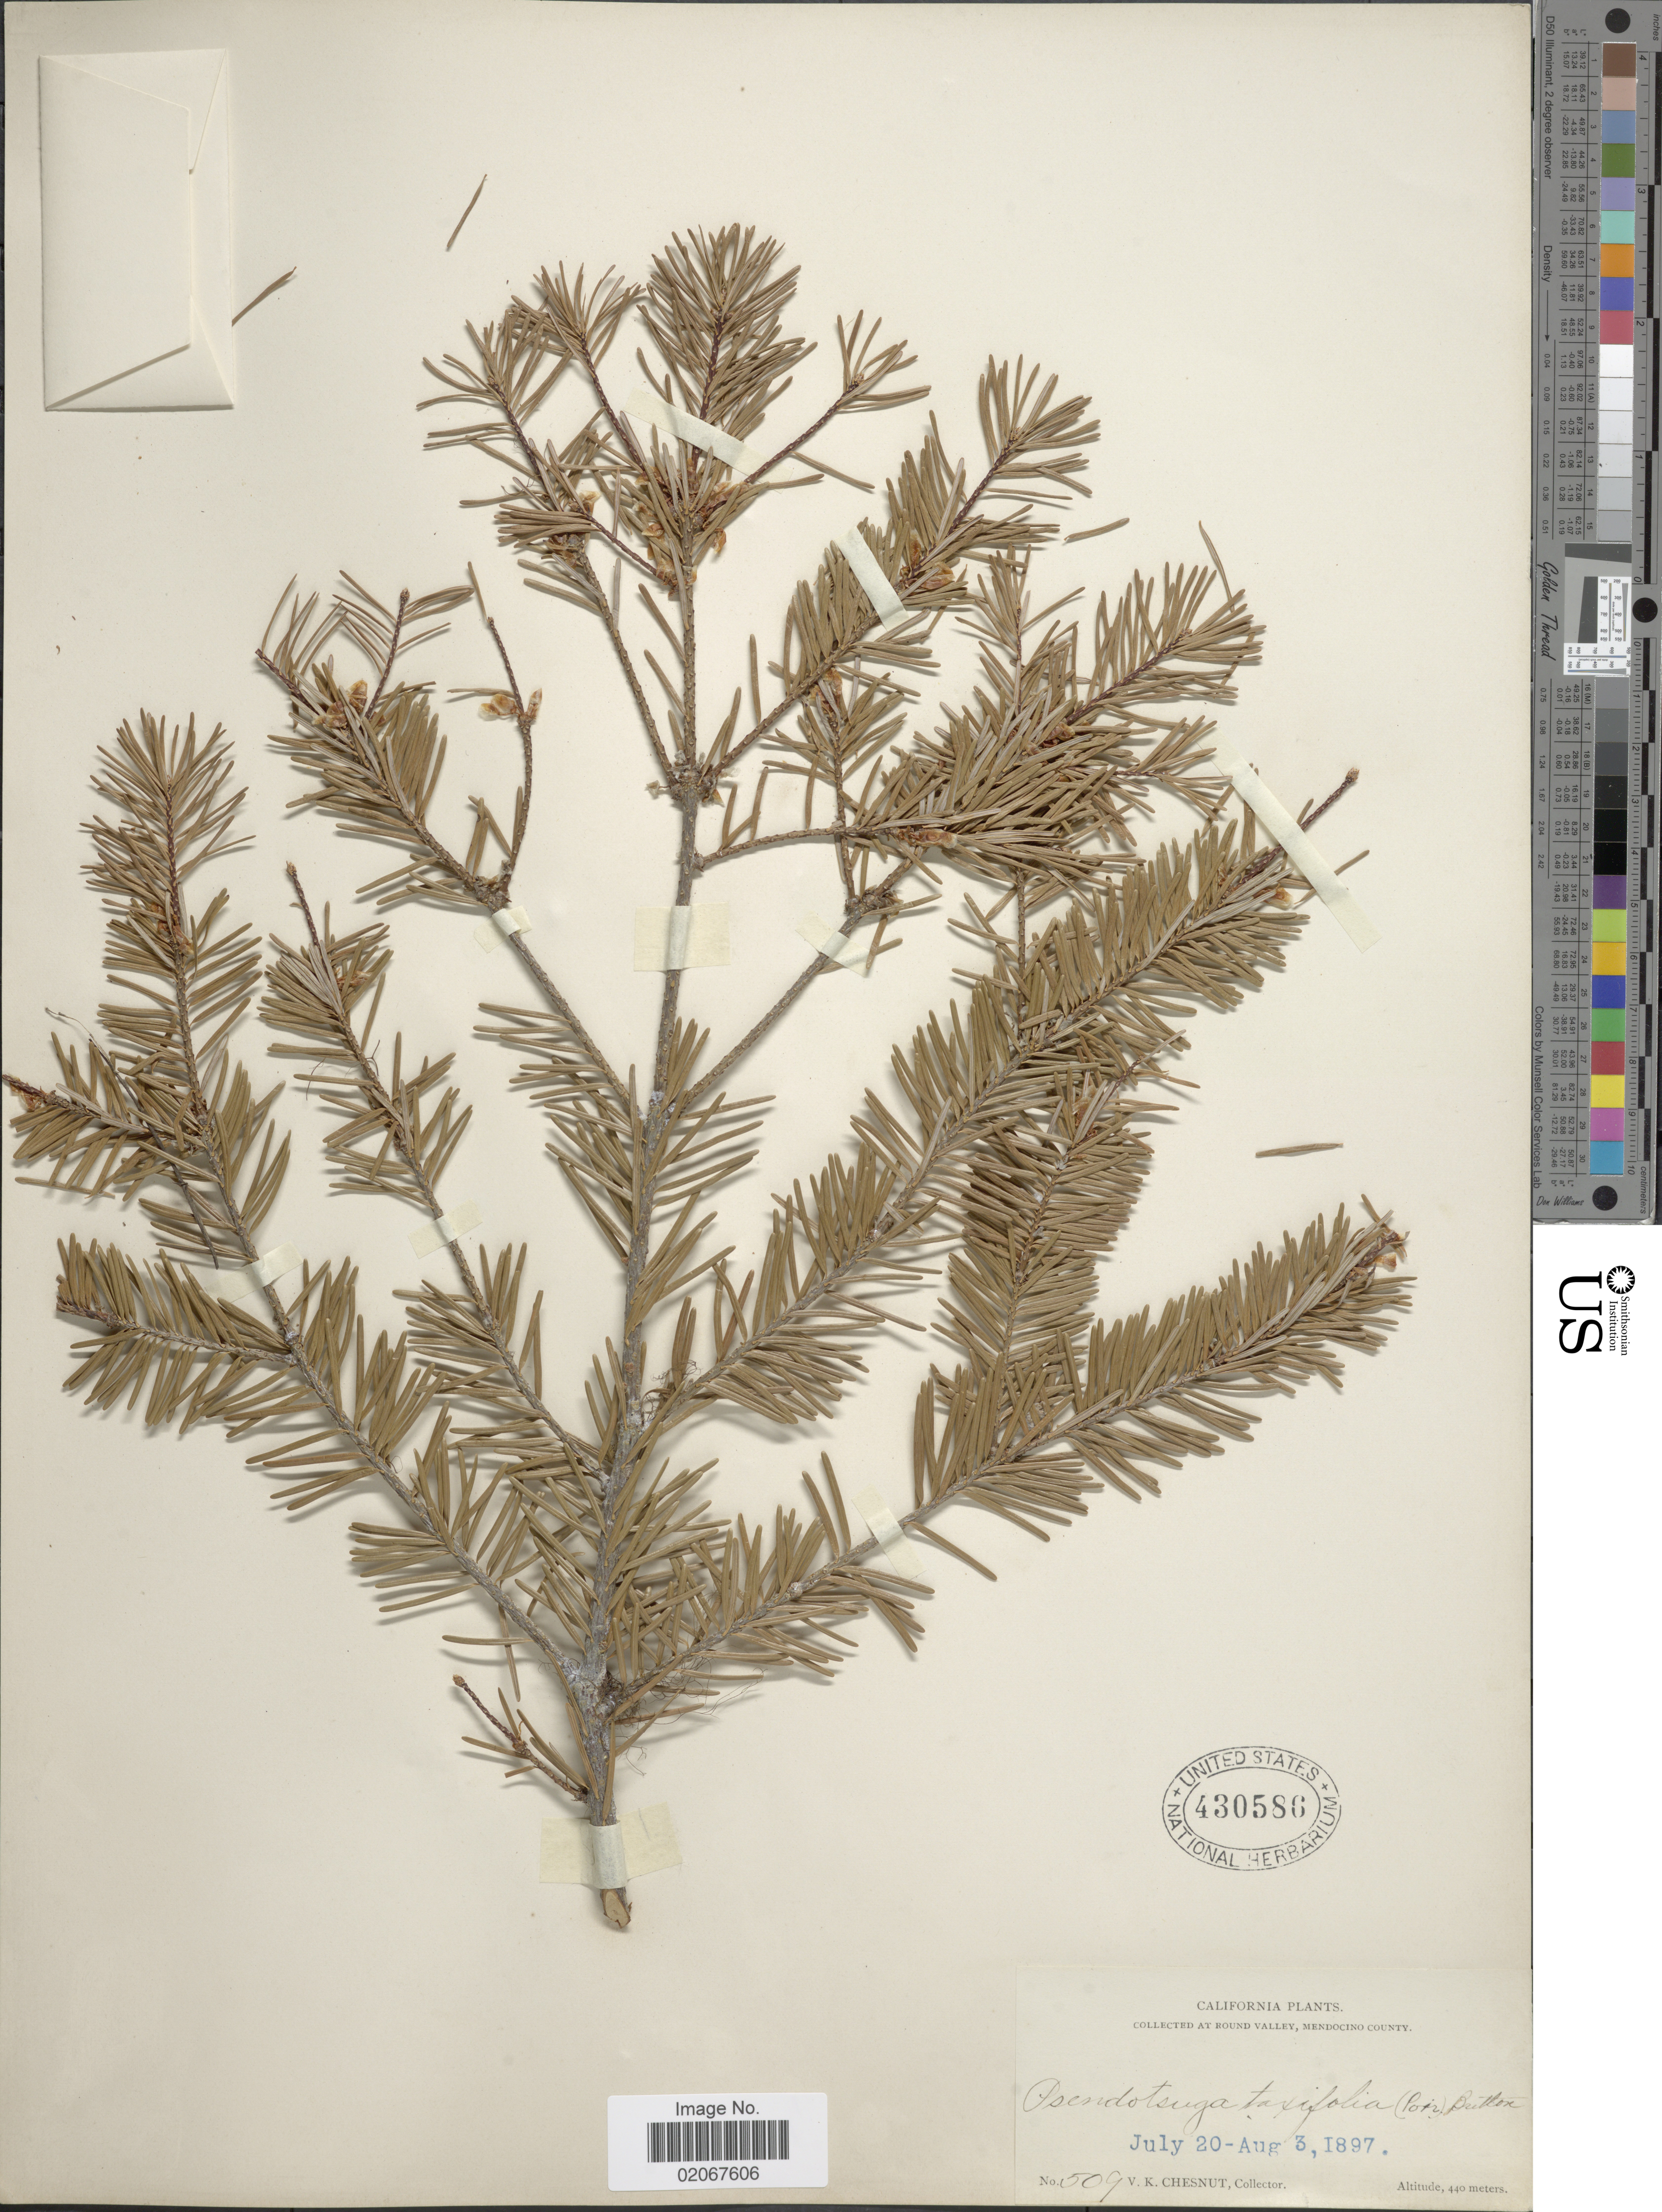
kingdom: Plantae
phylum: Tracheophyta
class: Pinopsida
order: Pinales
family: Pinaceae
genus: Pseudotsuga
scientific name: Pseudotsuga menziesii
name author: (Mirb.) Franco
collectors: V. Chesnut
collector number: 509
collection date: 1897-07-20/1897-08-03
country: United States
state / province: California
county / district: Mendocino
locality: California, at round Valley, mendocino County.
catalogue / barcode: US 430586